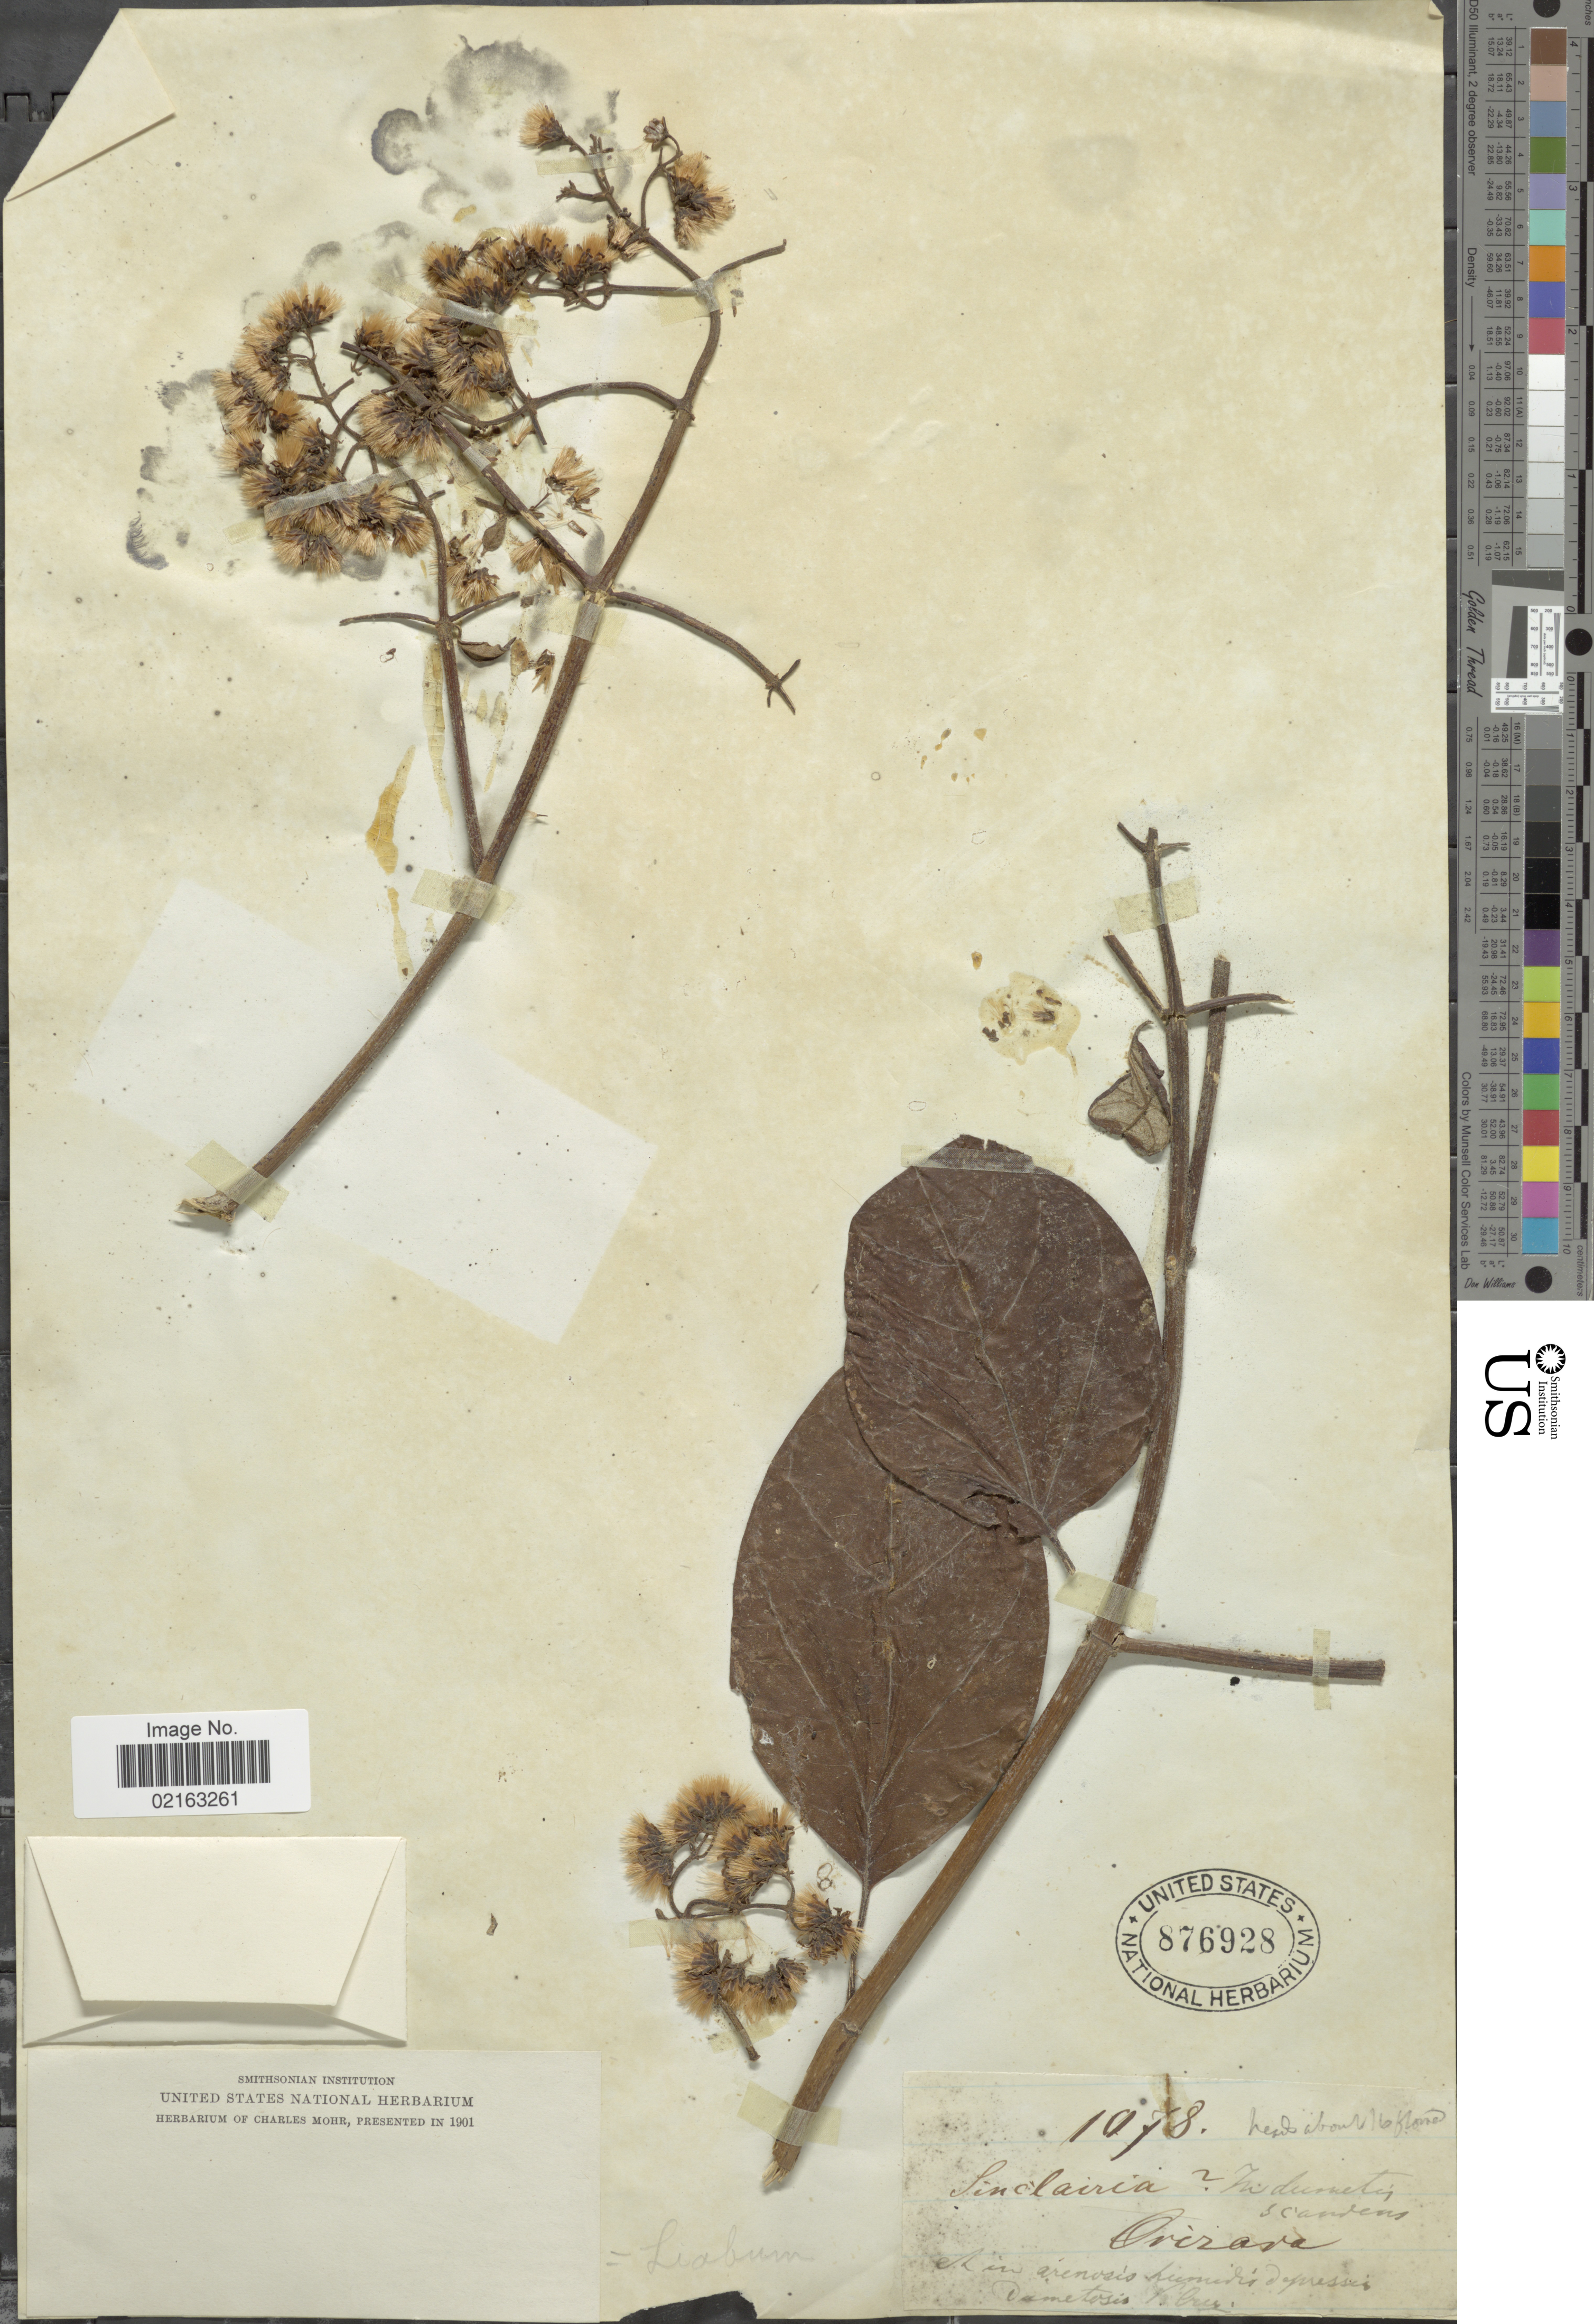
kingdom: Plantae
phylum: Tracheophyta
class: Magnoliopsida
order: Asterales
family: Asteraceae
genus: Sinclairia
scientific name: Sinclairia andromachioides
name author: Hemsl.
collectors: ex herb. Charles Mohr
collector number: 1078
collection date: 1901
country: Mexico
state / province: Veracruz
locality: Orizava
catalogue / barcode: US 876928